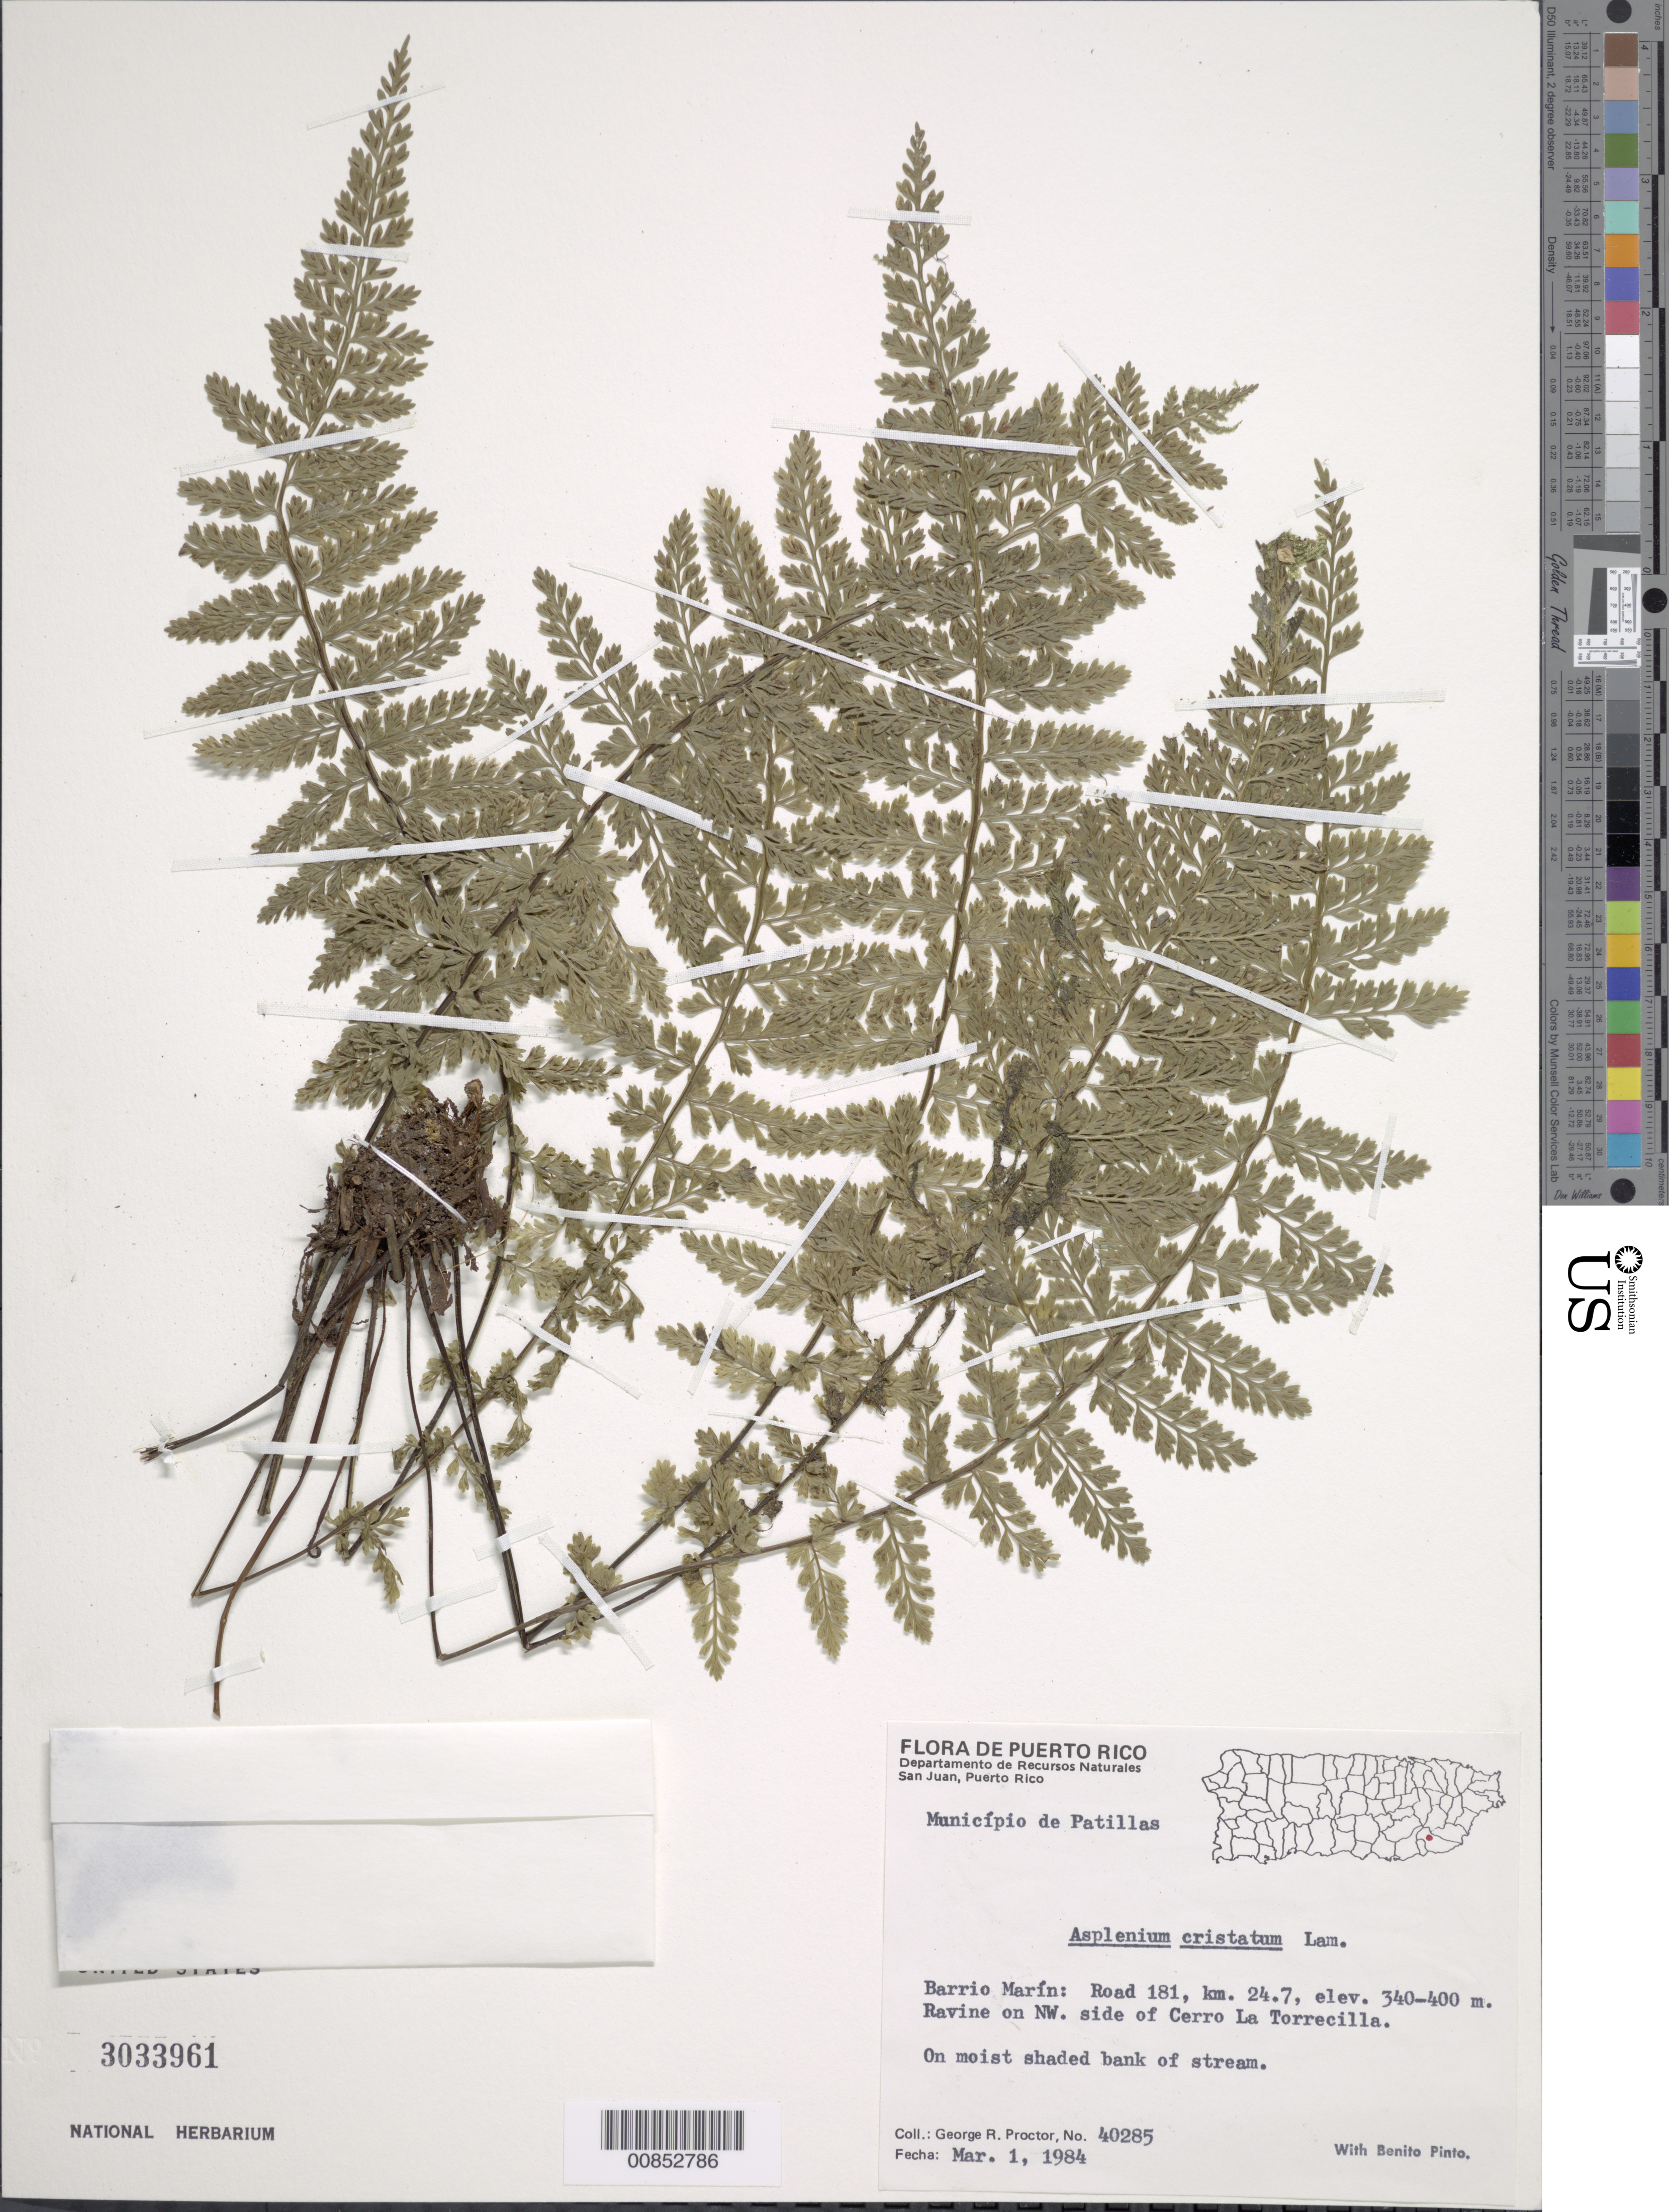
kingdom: Plantae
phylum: Tracheophyta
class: Polypodiopsida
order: Polypodiales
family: Aspleniaceae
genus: Asplenium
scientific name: Asplenium cristatum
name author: Lam.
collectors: G. R. Proctor & B. Pinto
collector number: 40285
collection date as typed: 01 Mar 1984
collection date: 1984-03-01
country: Puerto Rico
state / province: Patillas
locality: Barrio Marín: Road 181, km 24.7. Ravine on NW side of Cerro La Torrecilla. Municipio Patillas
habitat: On moist shaded bank of stream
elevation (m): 340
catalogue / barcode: US 3033961